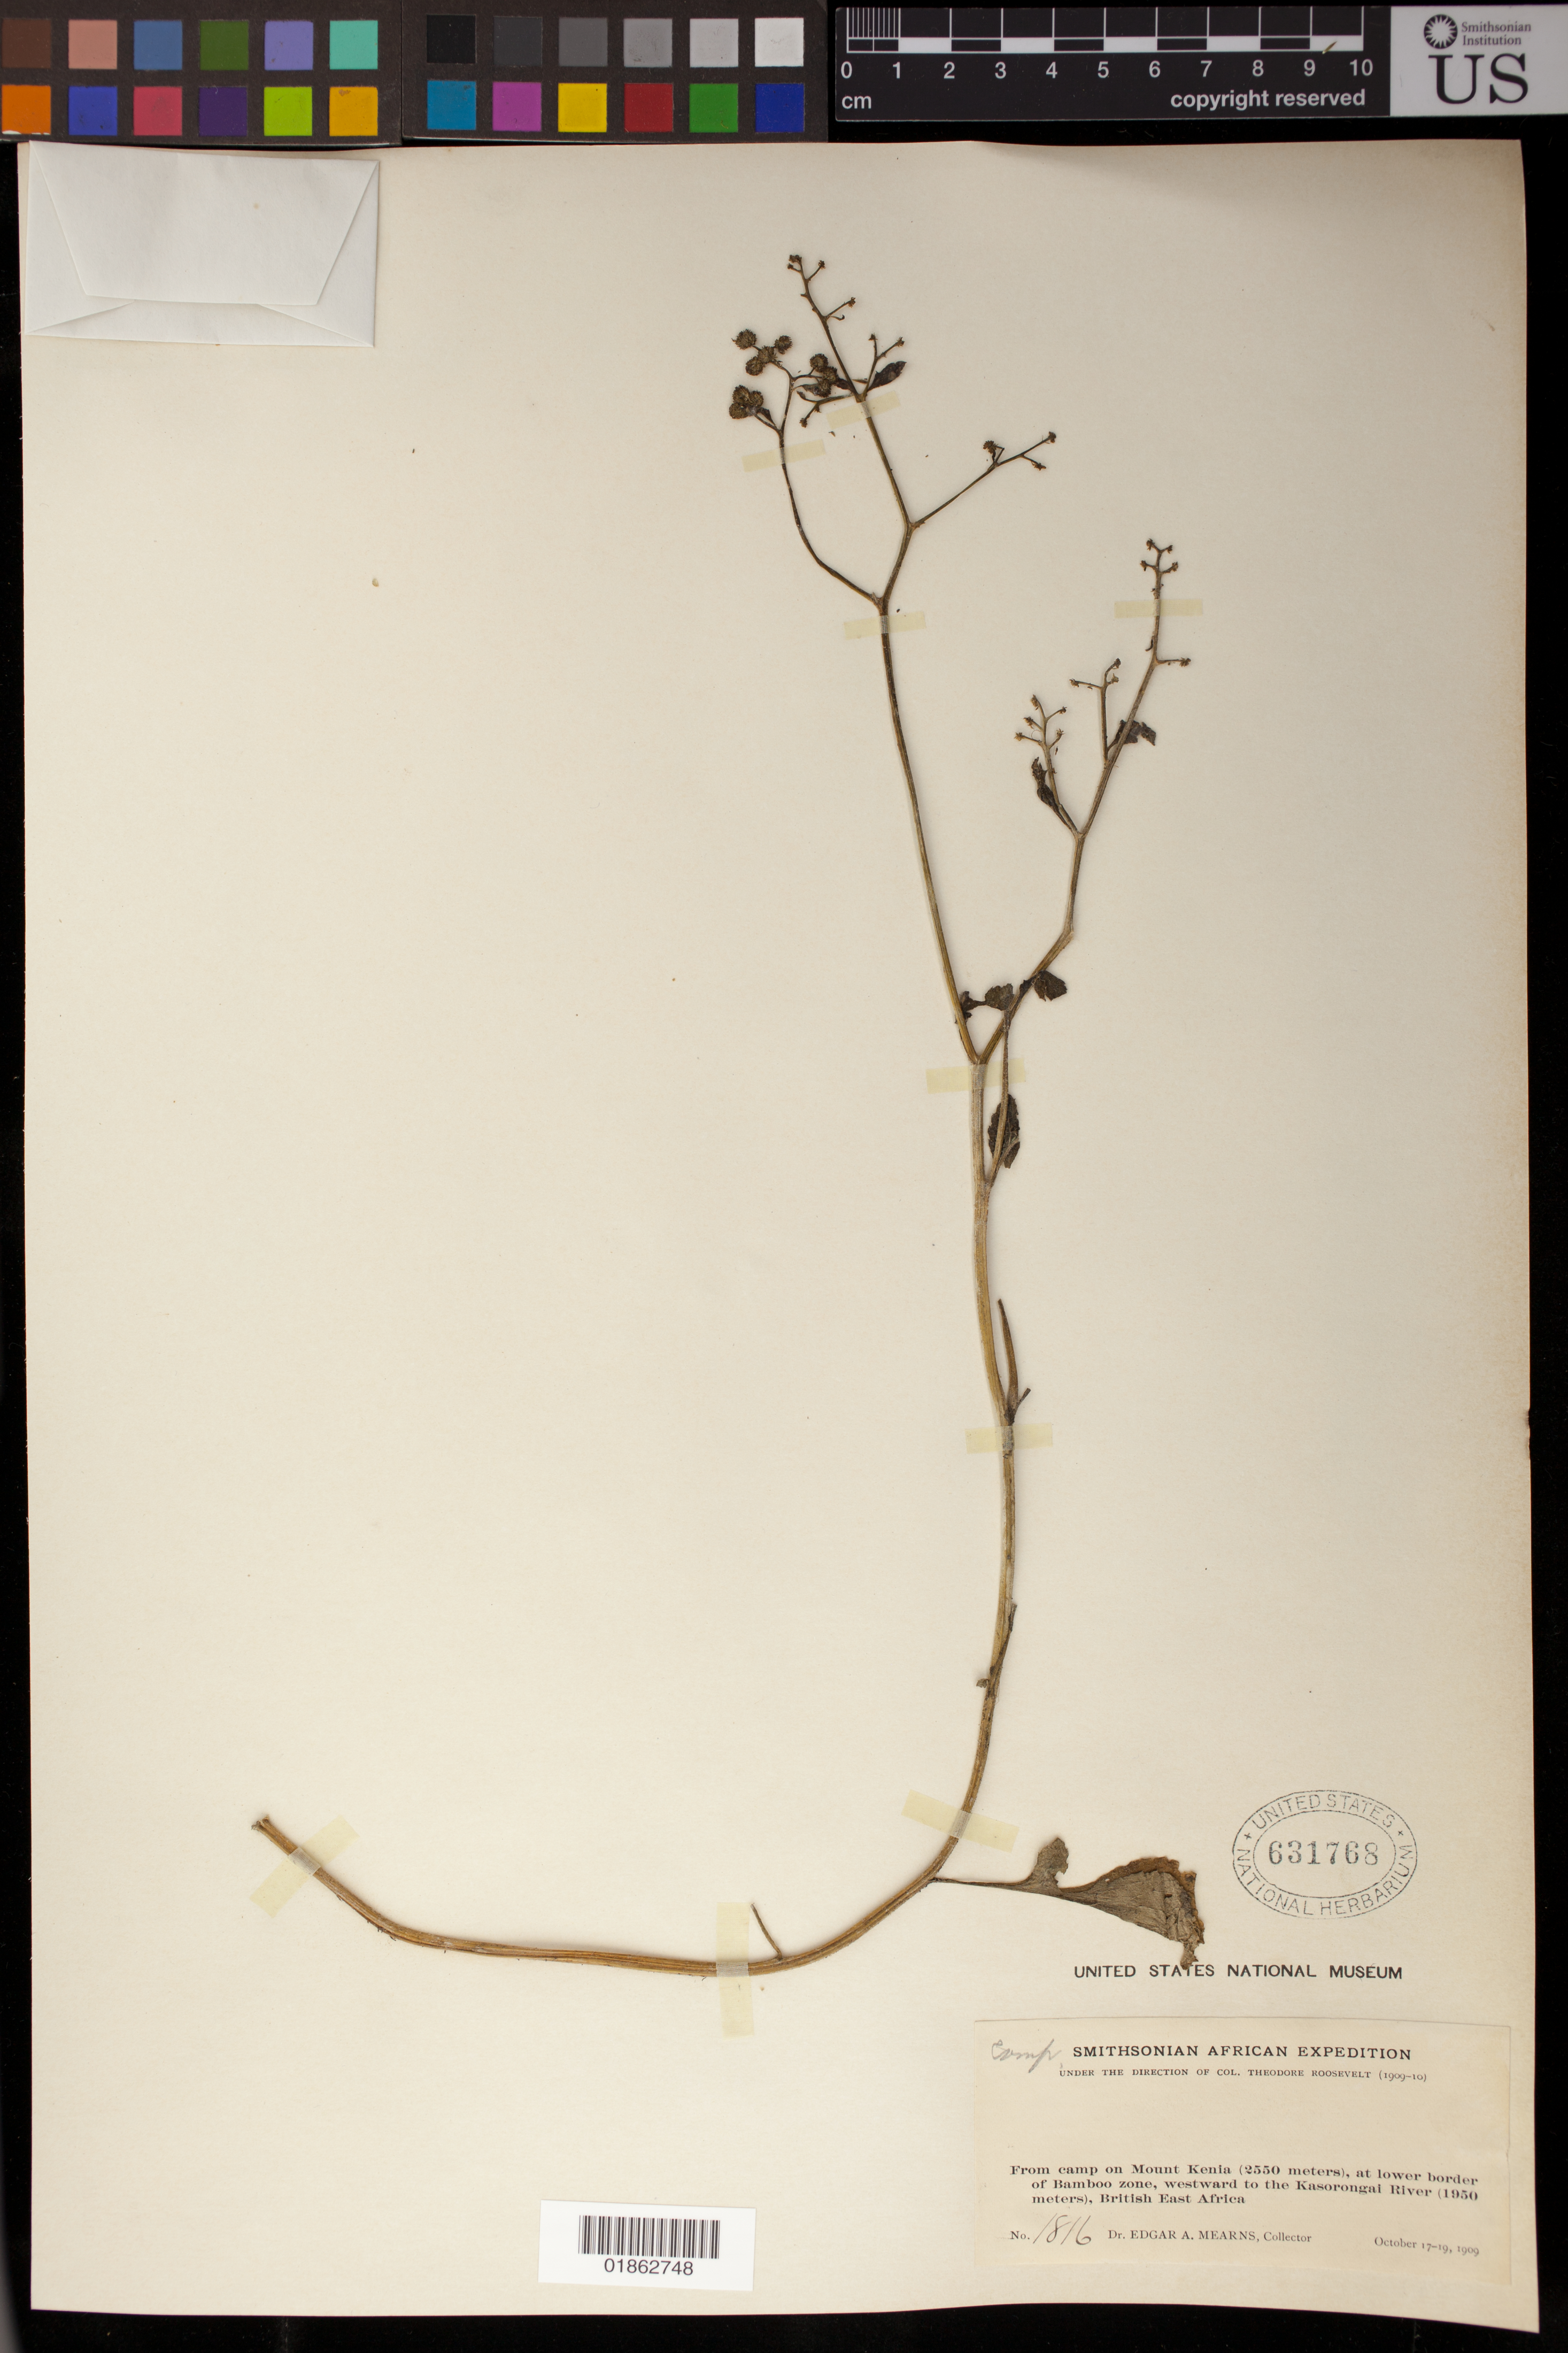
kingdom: Plantae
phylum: Tracheophyta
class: Magnoliopsida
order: Asterales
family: Asteraceae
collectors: E. A. Mearns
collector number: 1816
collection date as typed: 17 Oct 1909 to 19 Oct 1909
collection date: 1909-10-17/1909-10-19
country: Kenya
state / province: Nyeri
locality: From camp on Mount Kenya, at the lower border of Bamboo zone, westward to Kasorongai river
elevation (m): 2550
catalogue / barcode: US 631768